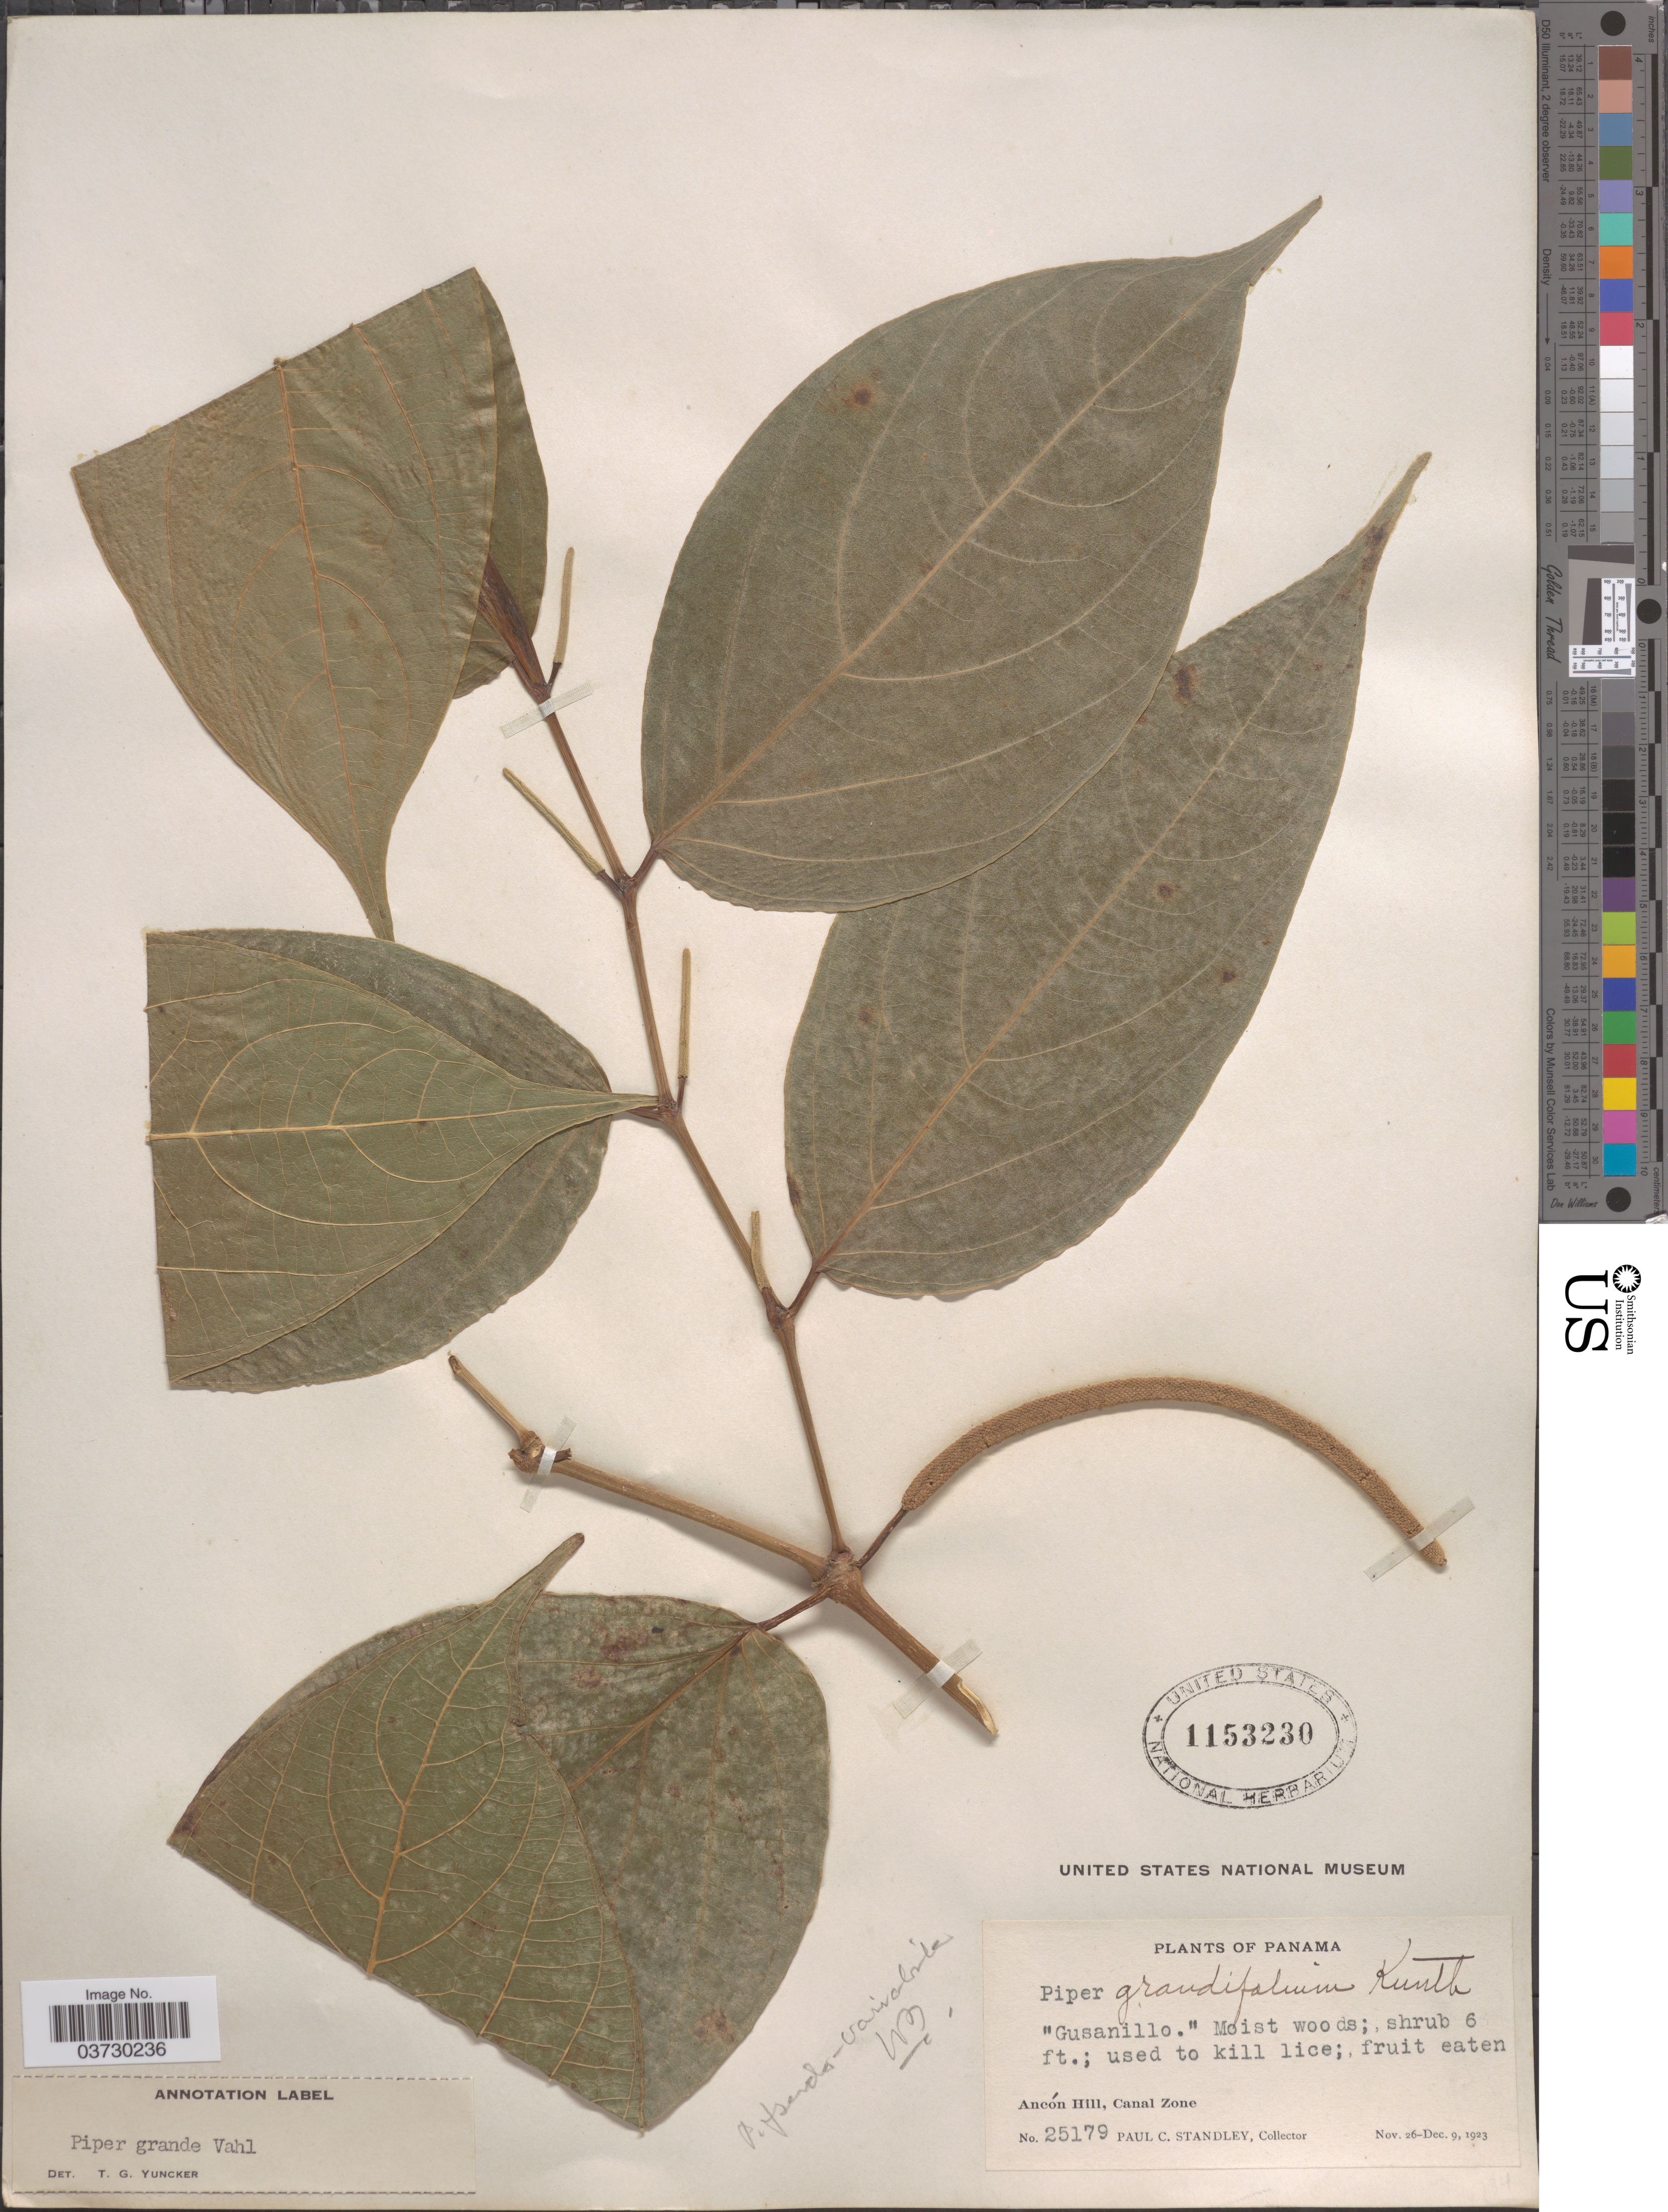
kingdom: Plantae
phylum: Tracheophyta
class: Magnoliopsida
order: Piperales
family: Piperaceae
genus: Piper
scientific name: Piper grande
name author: Vahl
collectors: P. C. Standley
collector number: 25179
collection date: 1923-11-26/1923-12-09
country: Panama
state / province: Colón / Panamá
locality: Ancón Hill, Canal Zone.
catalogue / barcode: US 113230